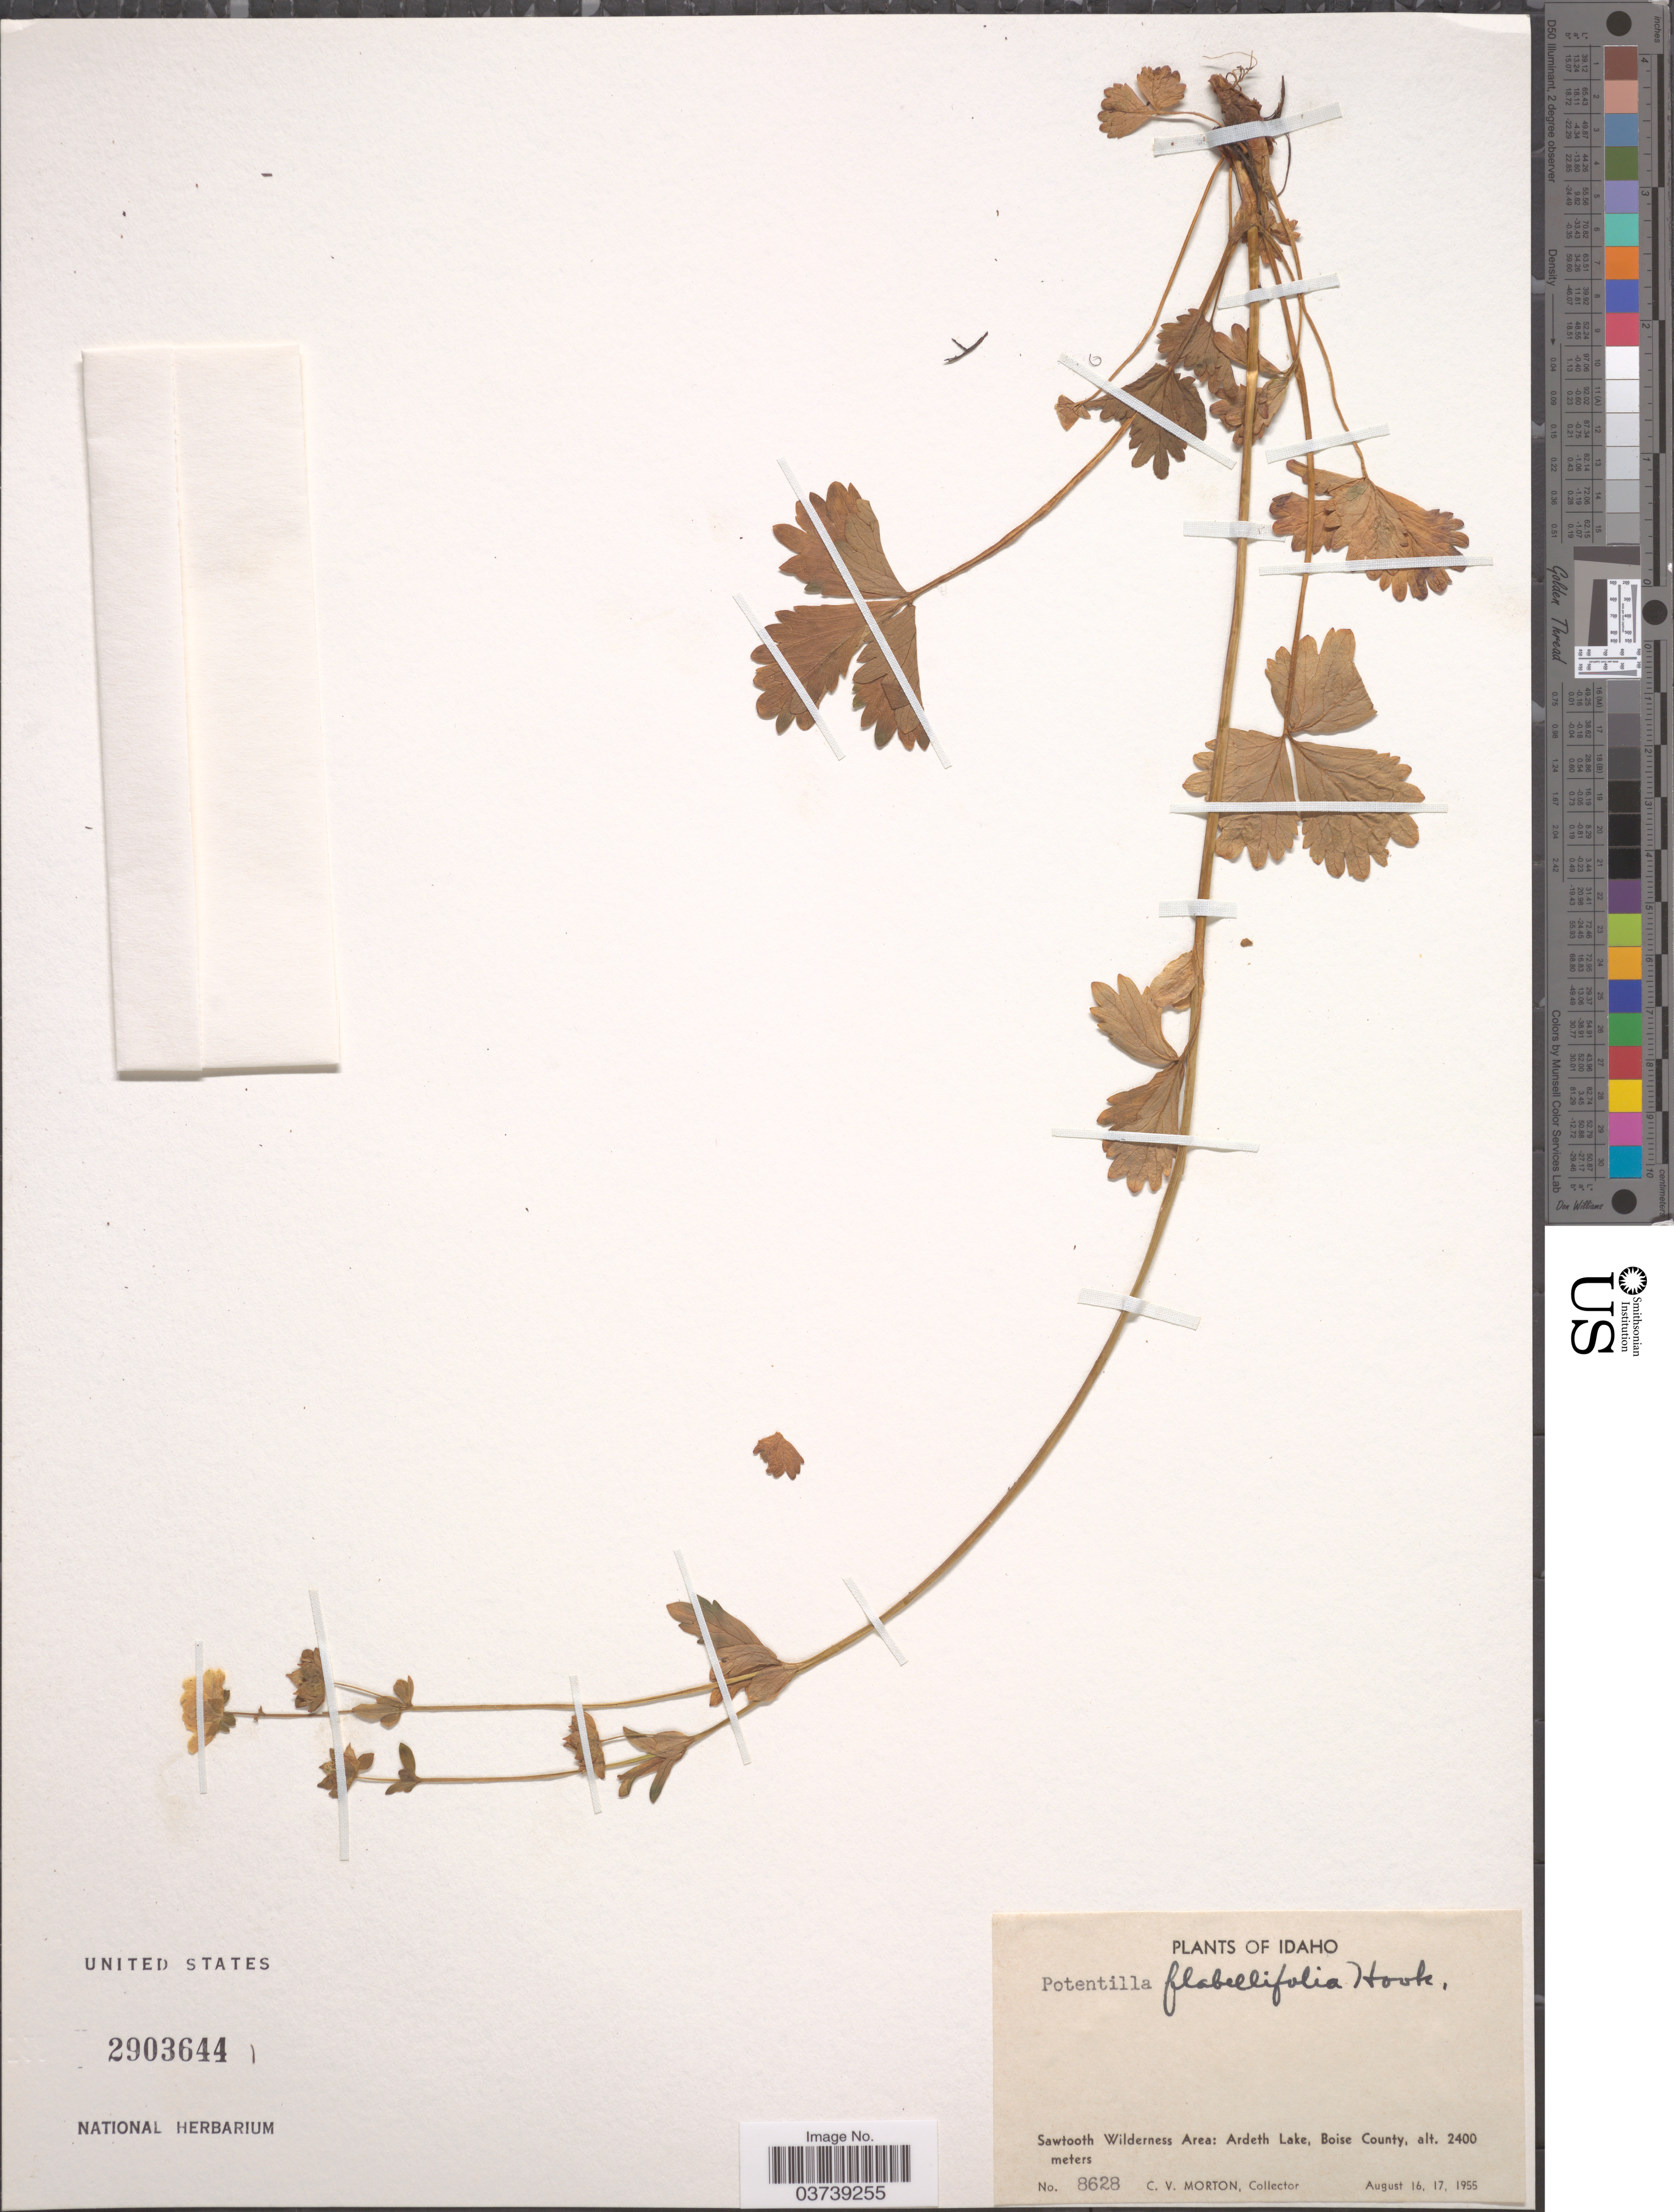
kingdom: Plantae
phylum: Tracheophyta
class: Magnoliopsida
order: Rosales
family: Rosaceae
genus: Potentilla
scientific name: Potentilla flabellifolia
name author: Hook. ex Torr. & A. Gray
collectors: C. V. Morton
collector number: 8628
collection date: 1955-08-16/1955-08-17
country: United States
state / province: Idaho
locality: Sawtooth Wilderness Area: Ardeth Lake, Boise County.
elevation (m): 2400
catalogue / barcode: US 2903644